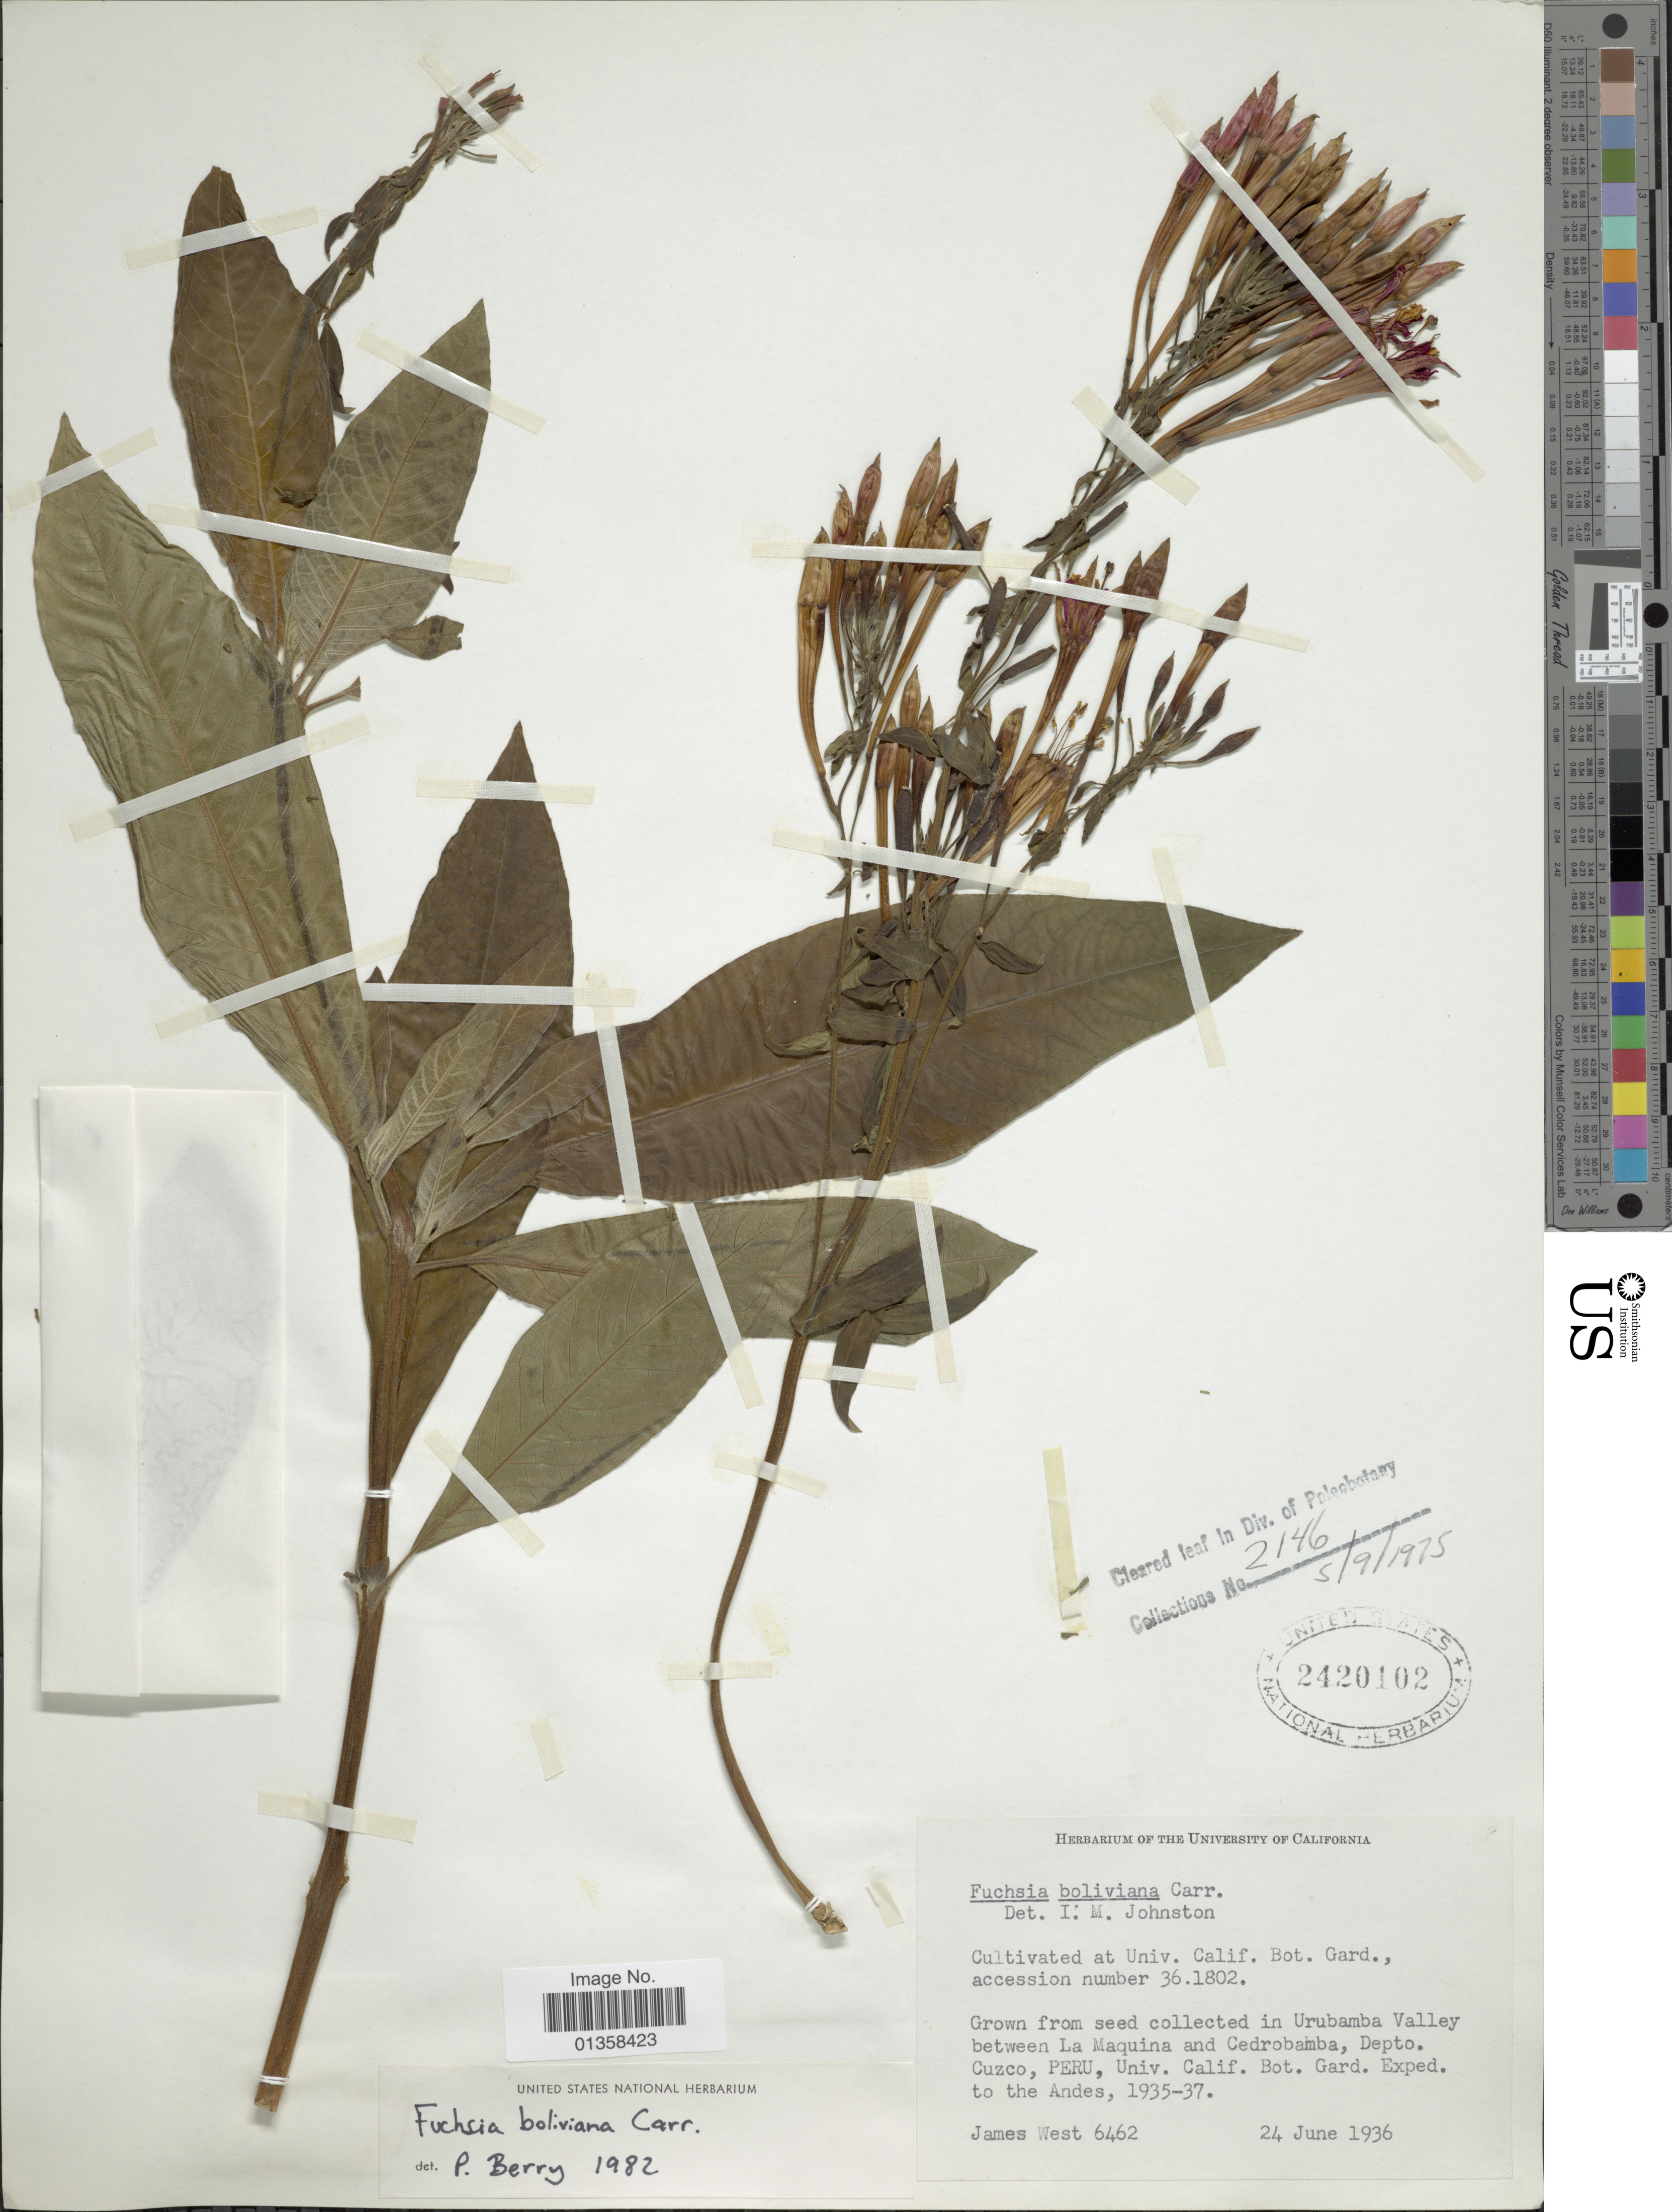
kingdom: Plantae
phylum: Tracheophyta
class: Magnoliopsida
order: Myrtales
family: Onagraceae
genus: Fuchsia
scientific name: Fuchsia boliviana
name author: Carrière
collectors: J. West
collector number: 6462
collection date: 1936-06-24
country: United States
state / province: California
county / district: Alameda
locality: Univ. Calif. Bot. Gard.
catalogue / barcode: US 2420102